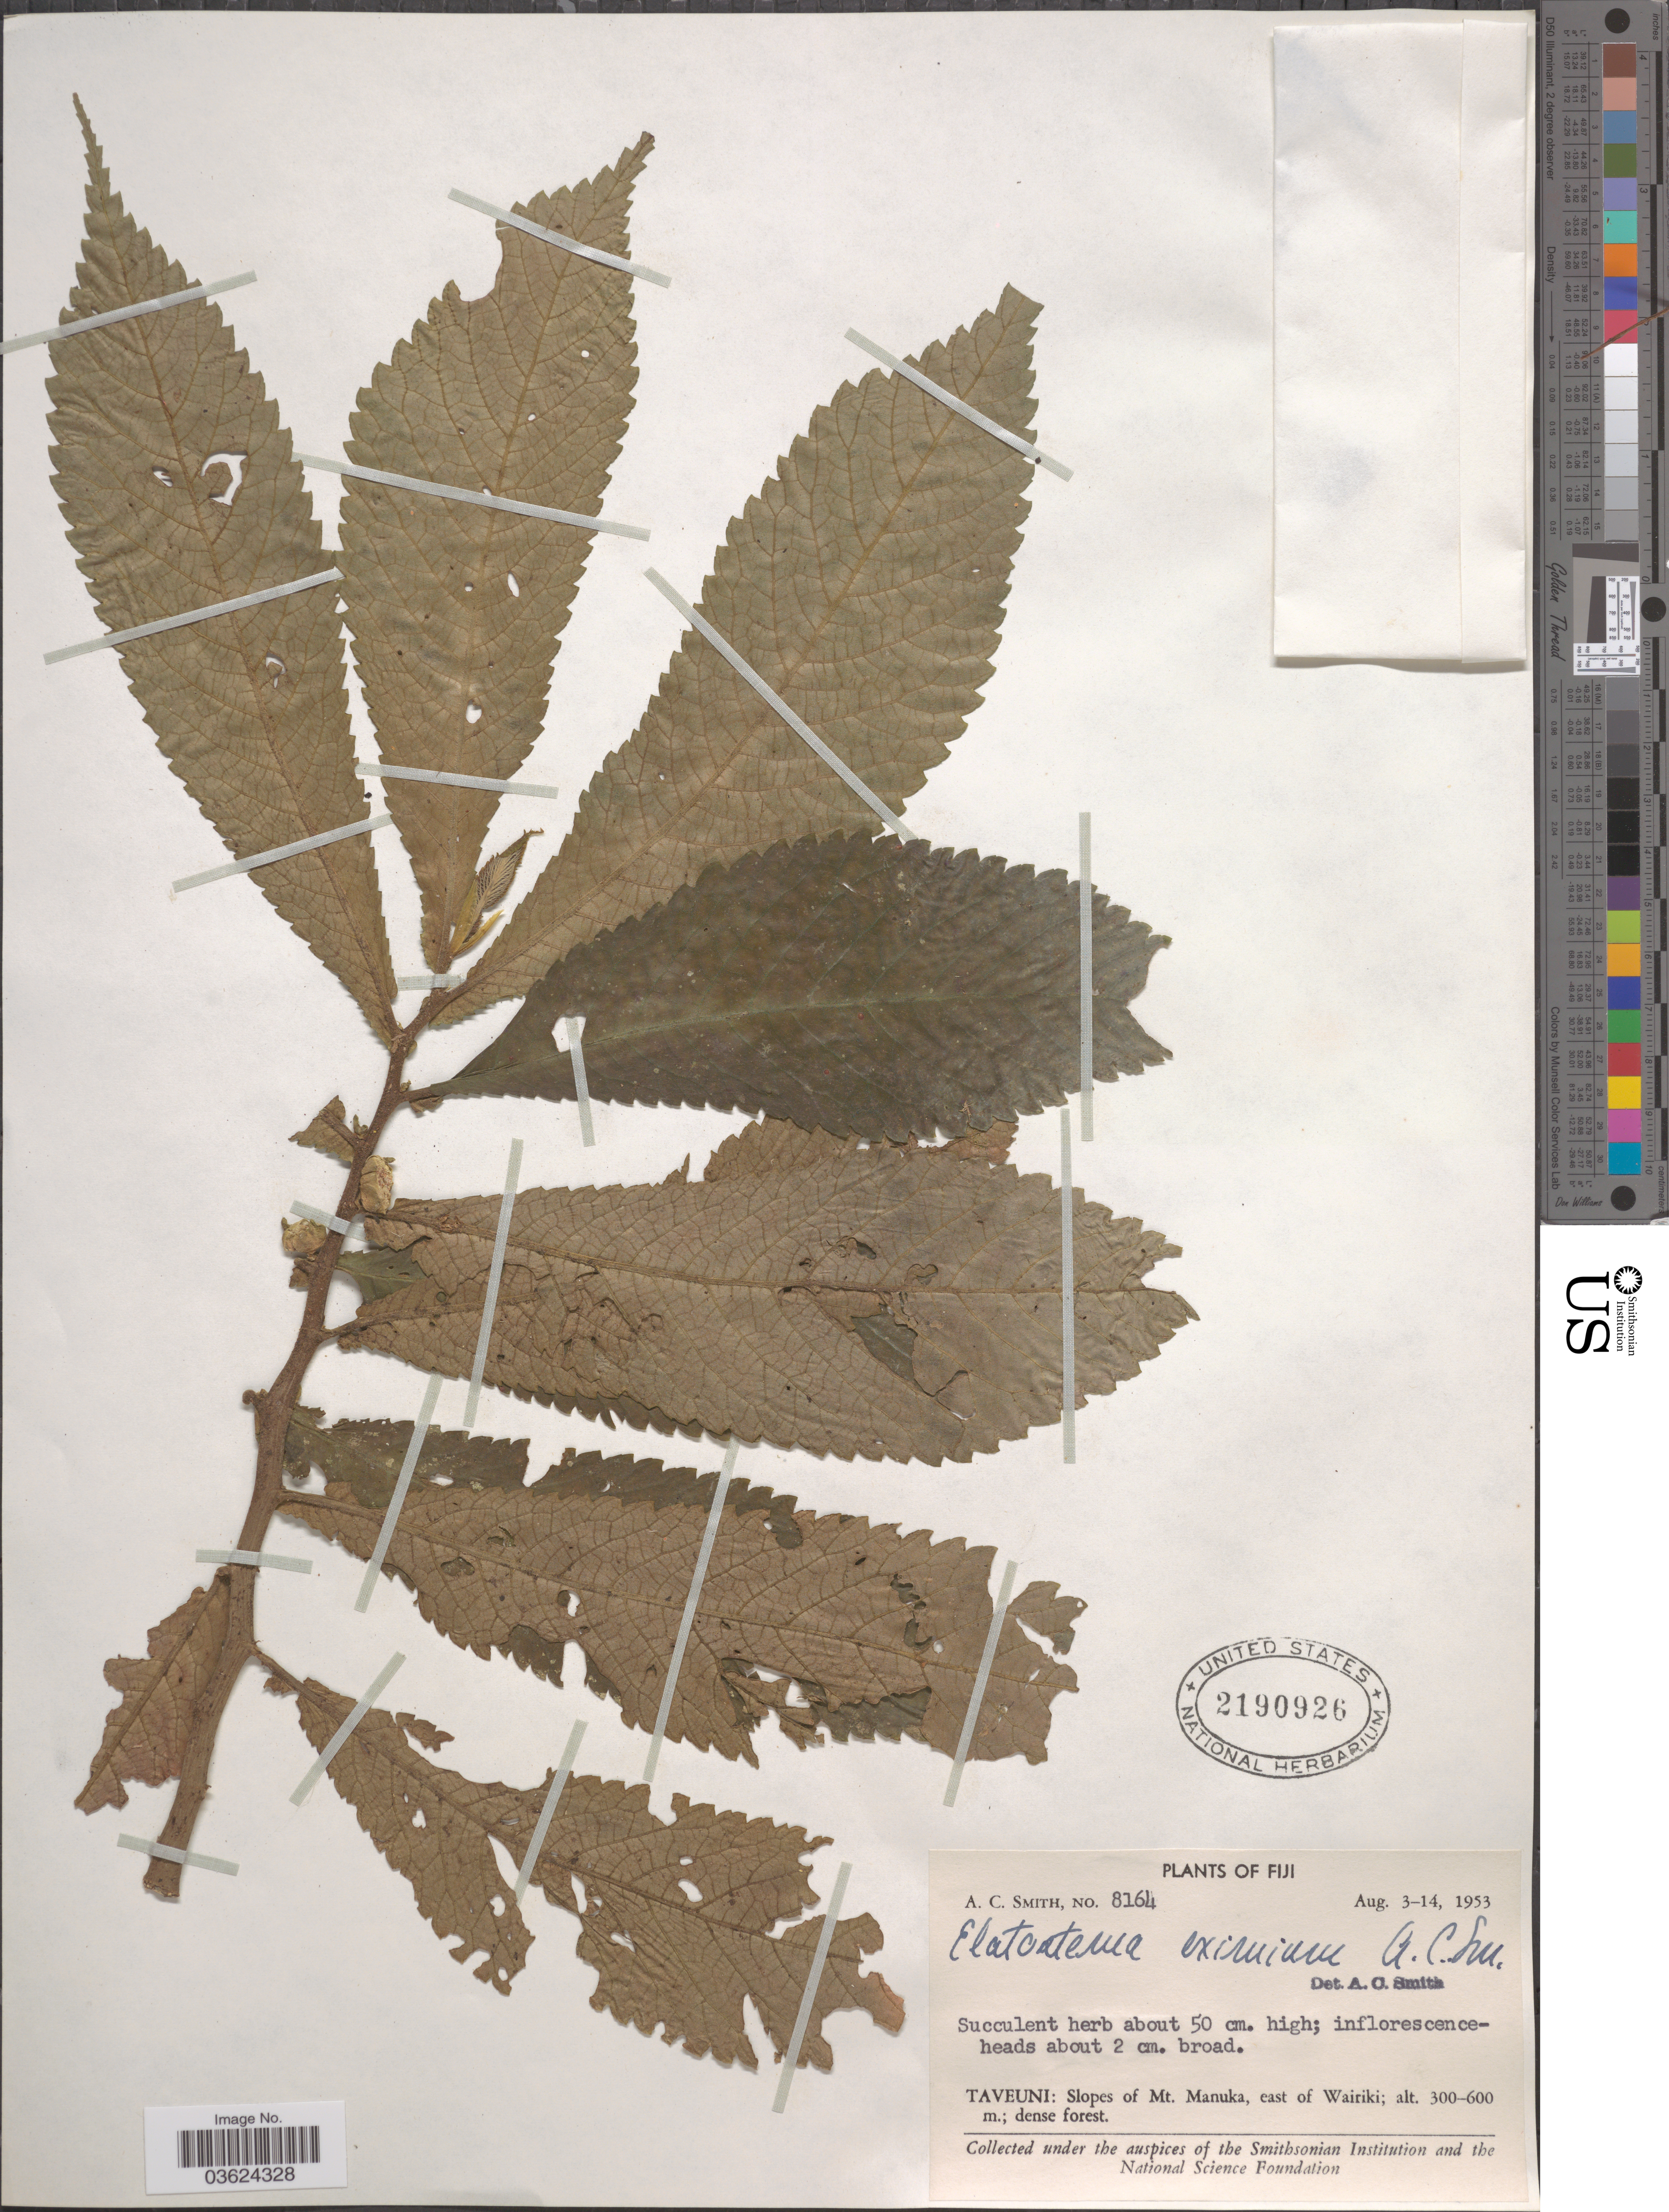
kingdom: Plantae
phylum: Tracheophyta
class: Magnoliopsida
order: Rosales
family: Urticaceae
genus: Elatostema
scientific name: Elatostema eximium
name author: A.C. Sm.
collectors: A. C. Smith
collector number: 8164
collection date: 1953-08-03/1953-08-14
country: Fiji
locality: Taveuni: Slopes of Mt. Manuka, east of Wairiki.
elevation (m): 300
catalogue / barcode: US 2190926